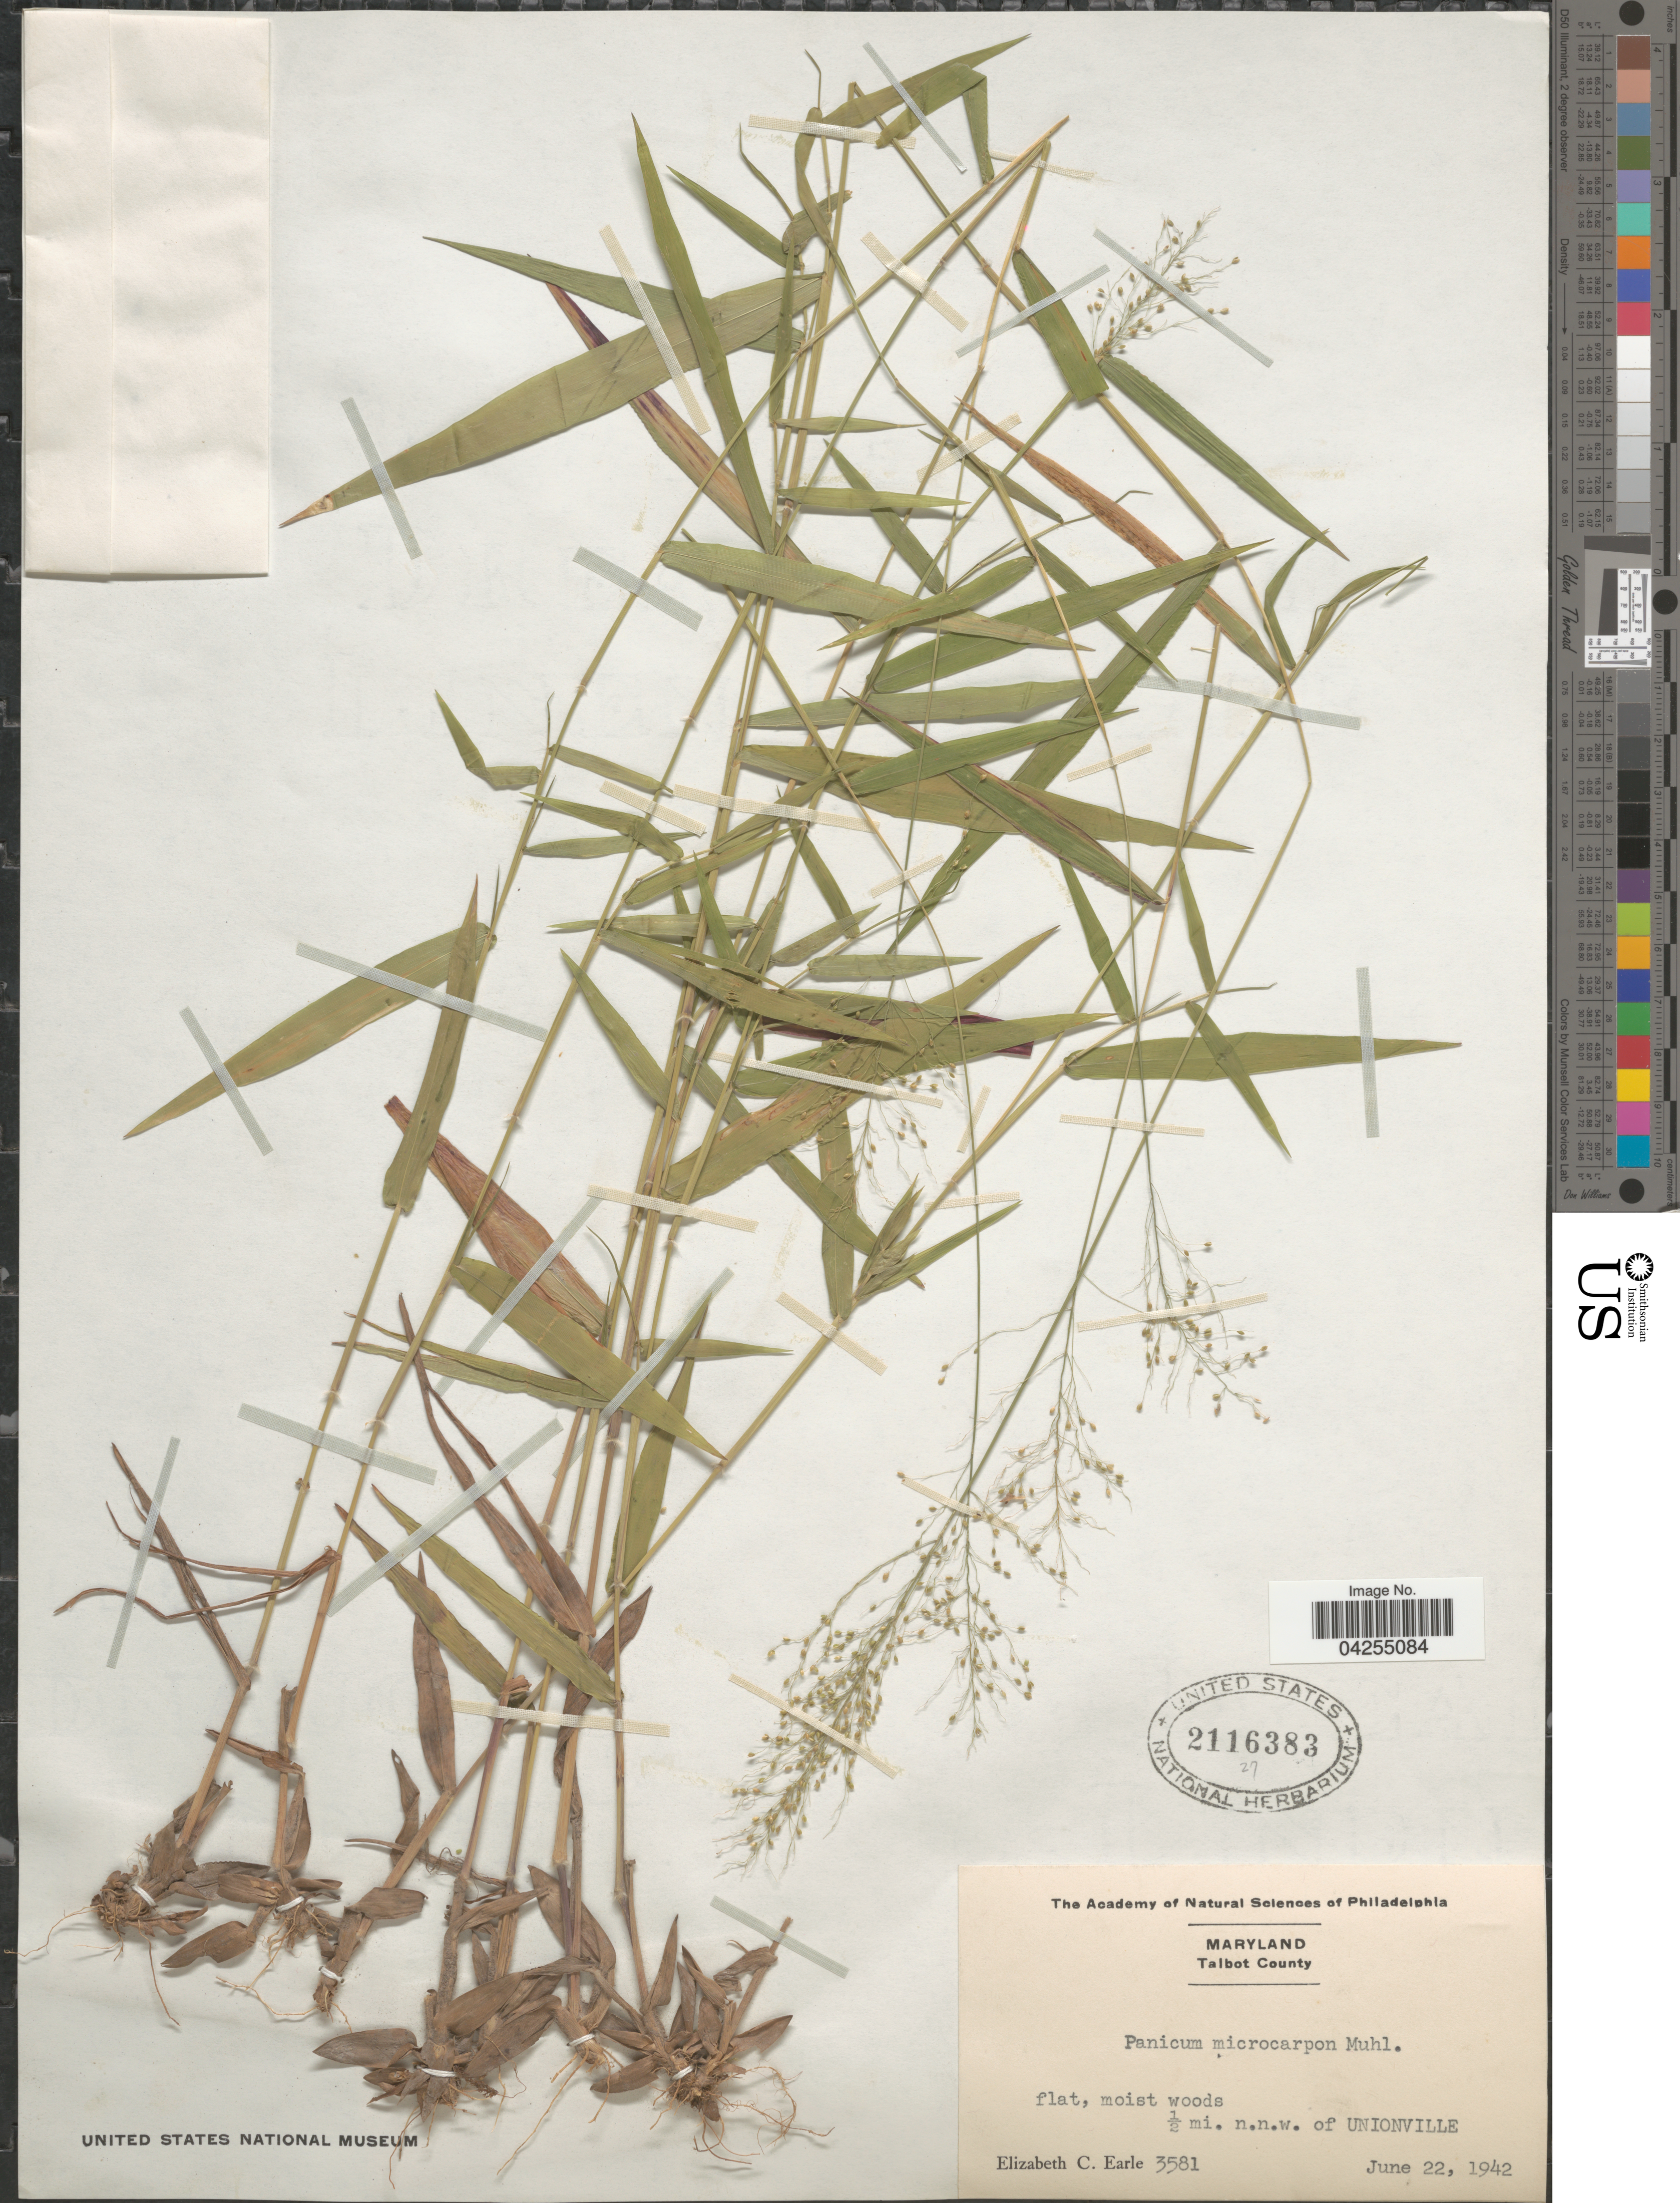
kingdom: Plantae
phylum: Tracheophyta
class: Liliopsida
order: Poales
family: Poaceae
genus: Dichanthelium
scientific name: Dichanthelium dichotomum var. dichotomum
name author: (L.) Gould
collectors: E. C. Earle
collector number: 3581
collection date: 1942-06-22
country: United States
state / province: Maryland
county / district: Talbot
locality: Talbot County. Flat, moist woods. ½ mi. n.n.w. of Unionville.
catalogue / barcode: US 2116383